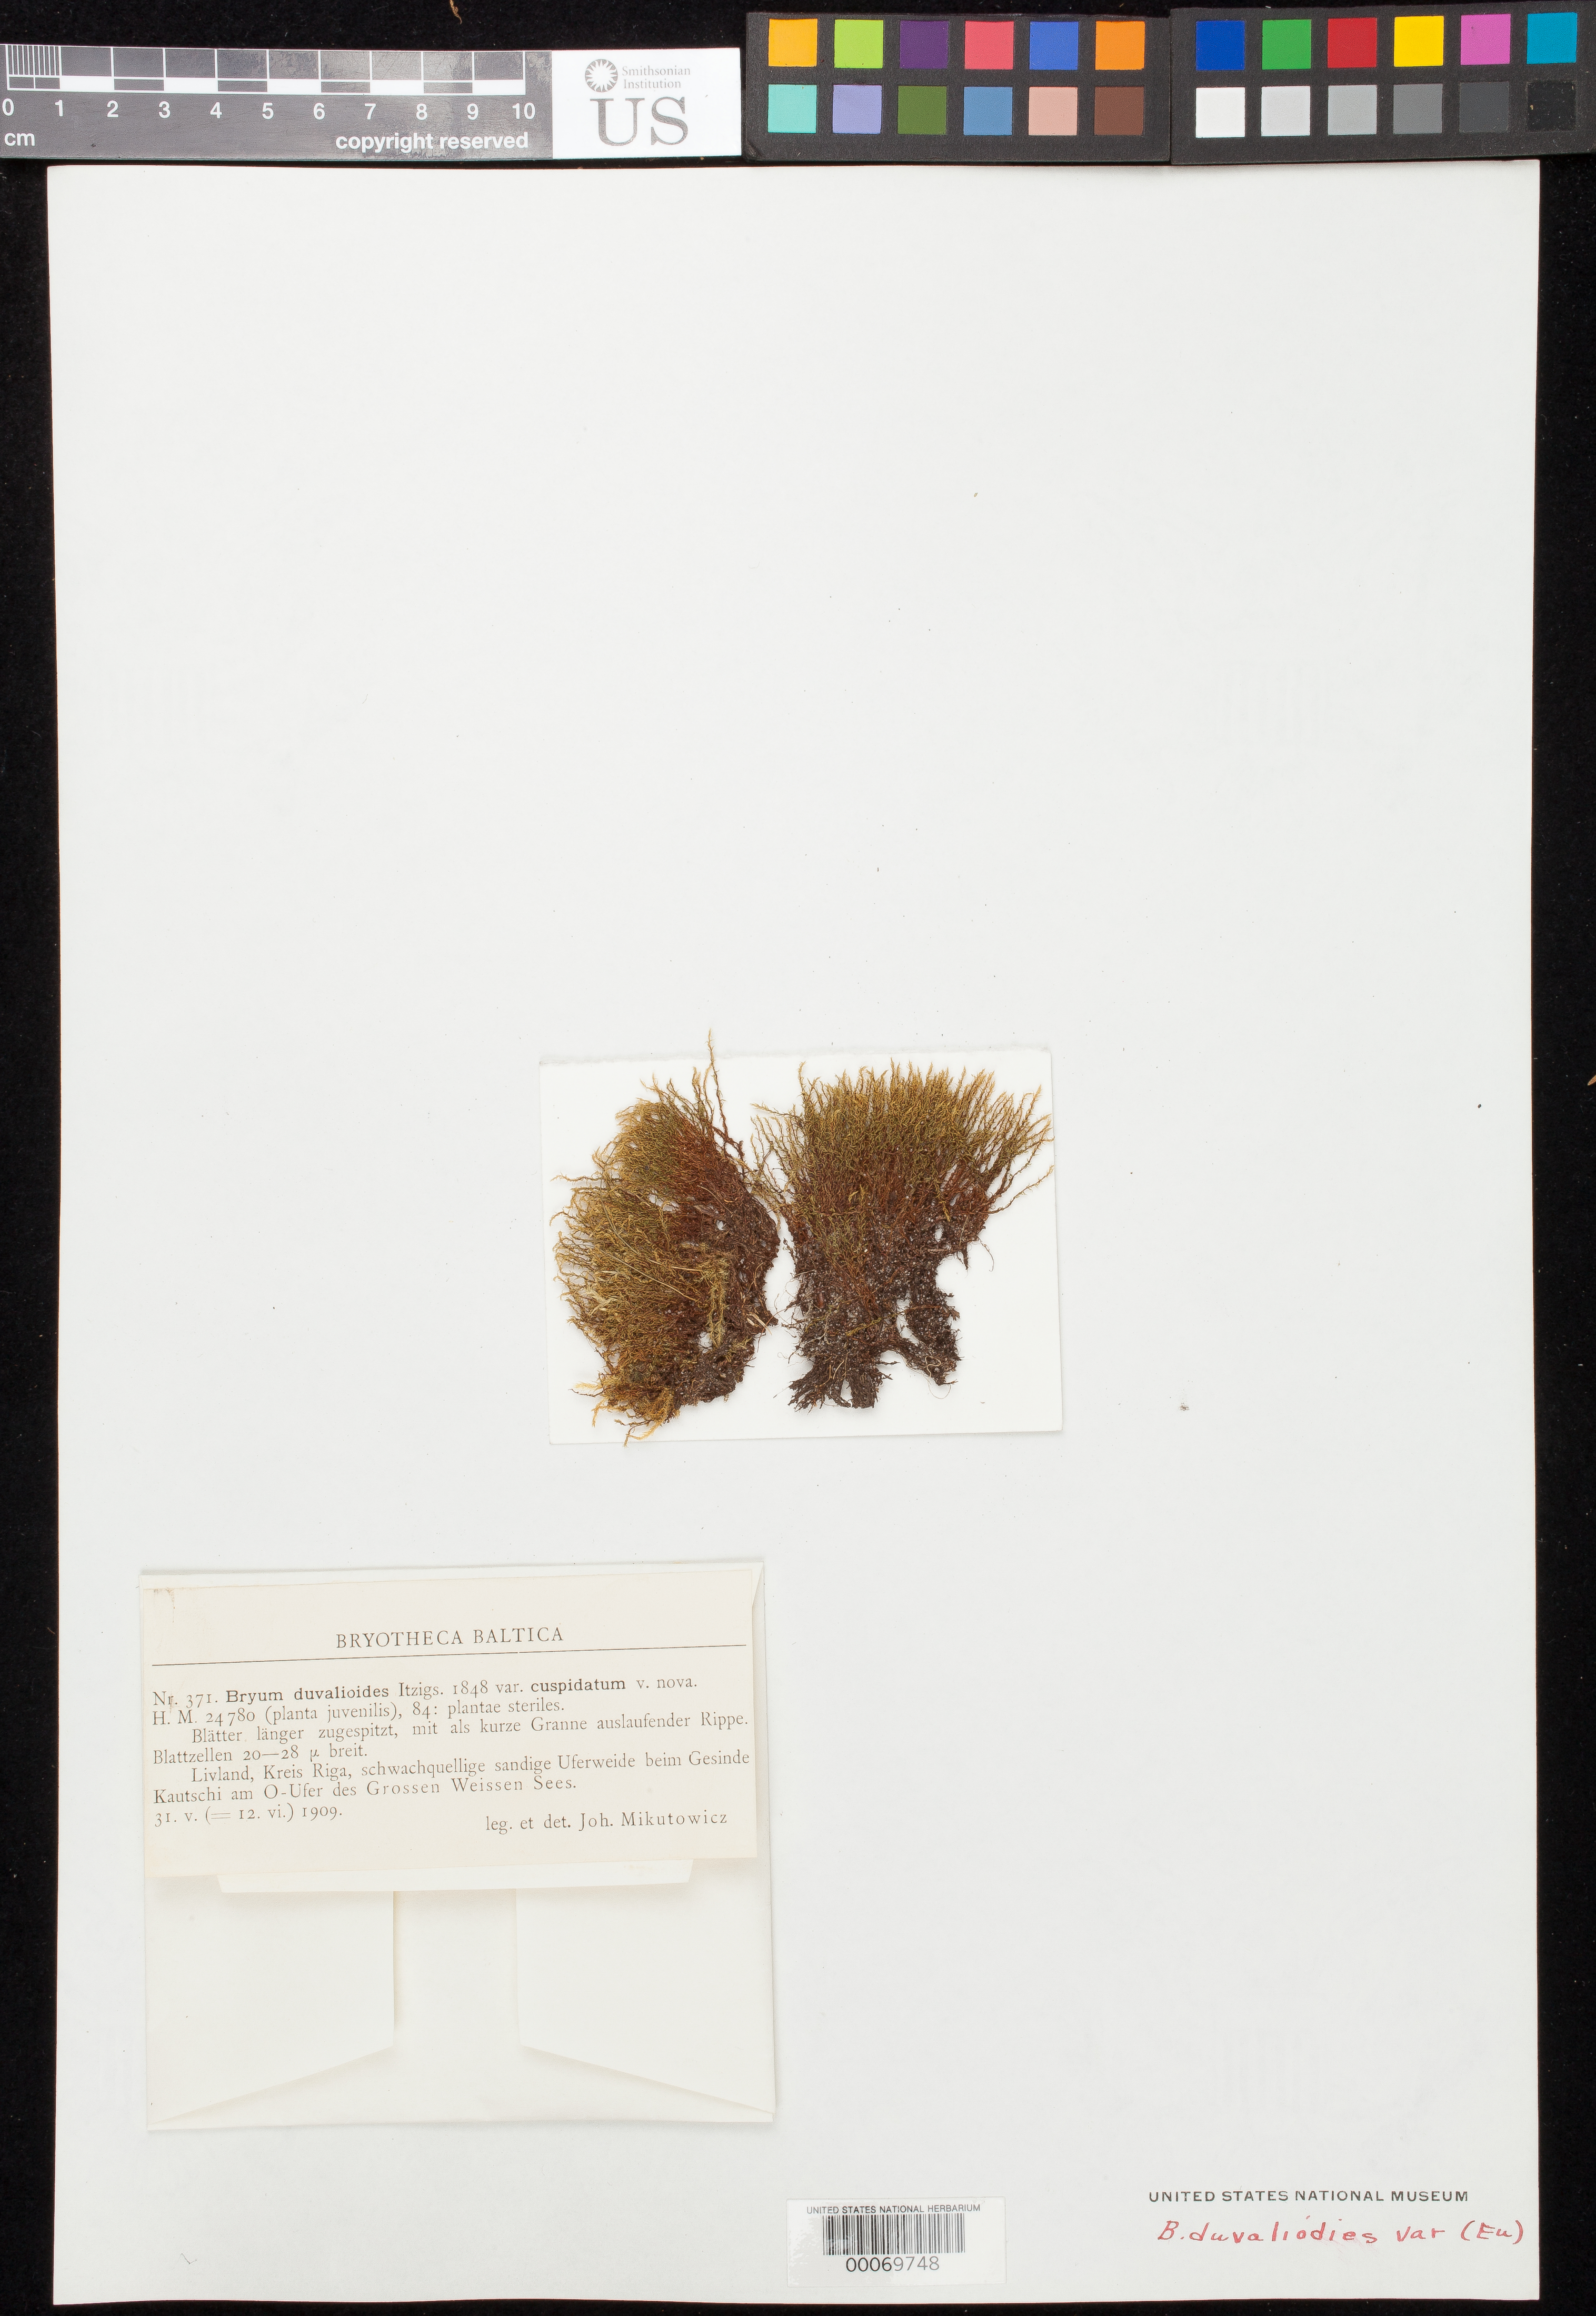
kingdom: Plantae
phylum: Bryophyta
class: Bryopsida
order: Bryales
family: Bryaceae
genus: Bryum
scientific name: Bryum duvalioides var. cuspidatum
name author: Mikut.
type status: Isotype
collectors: J. Mikutowicz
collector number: Bryoth. Balt. 371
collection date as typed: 31 May 1909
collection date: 1909-05-31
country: Latvia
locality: Area of Riga, E shore of Grossen Weissen Sees.